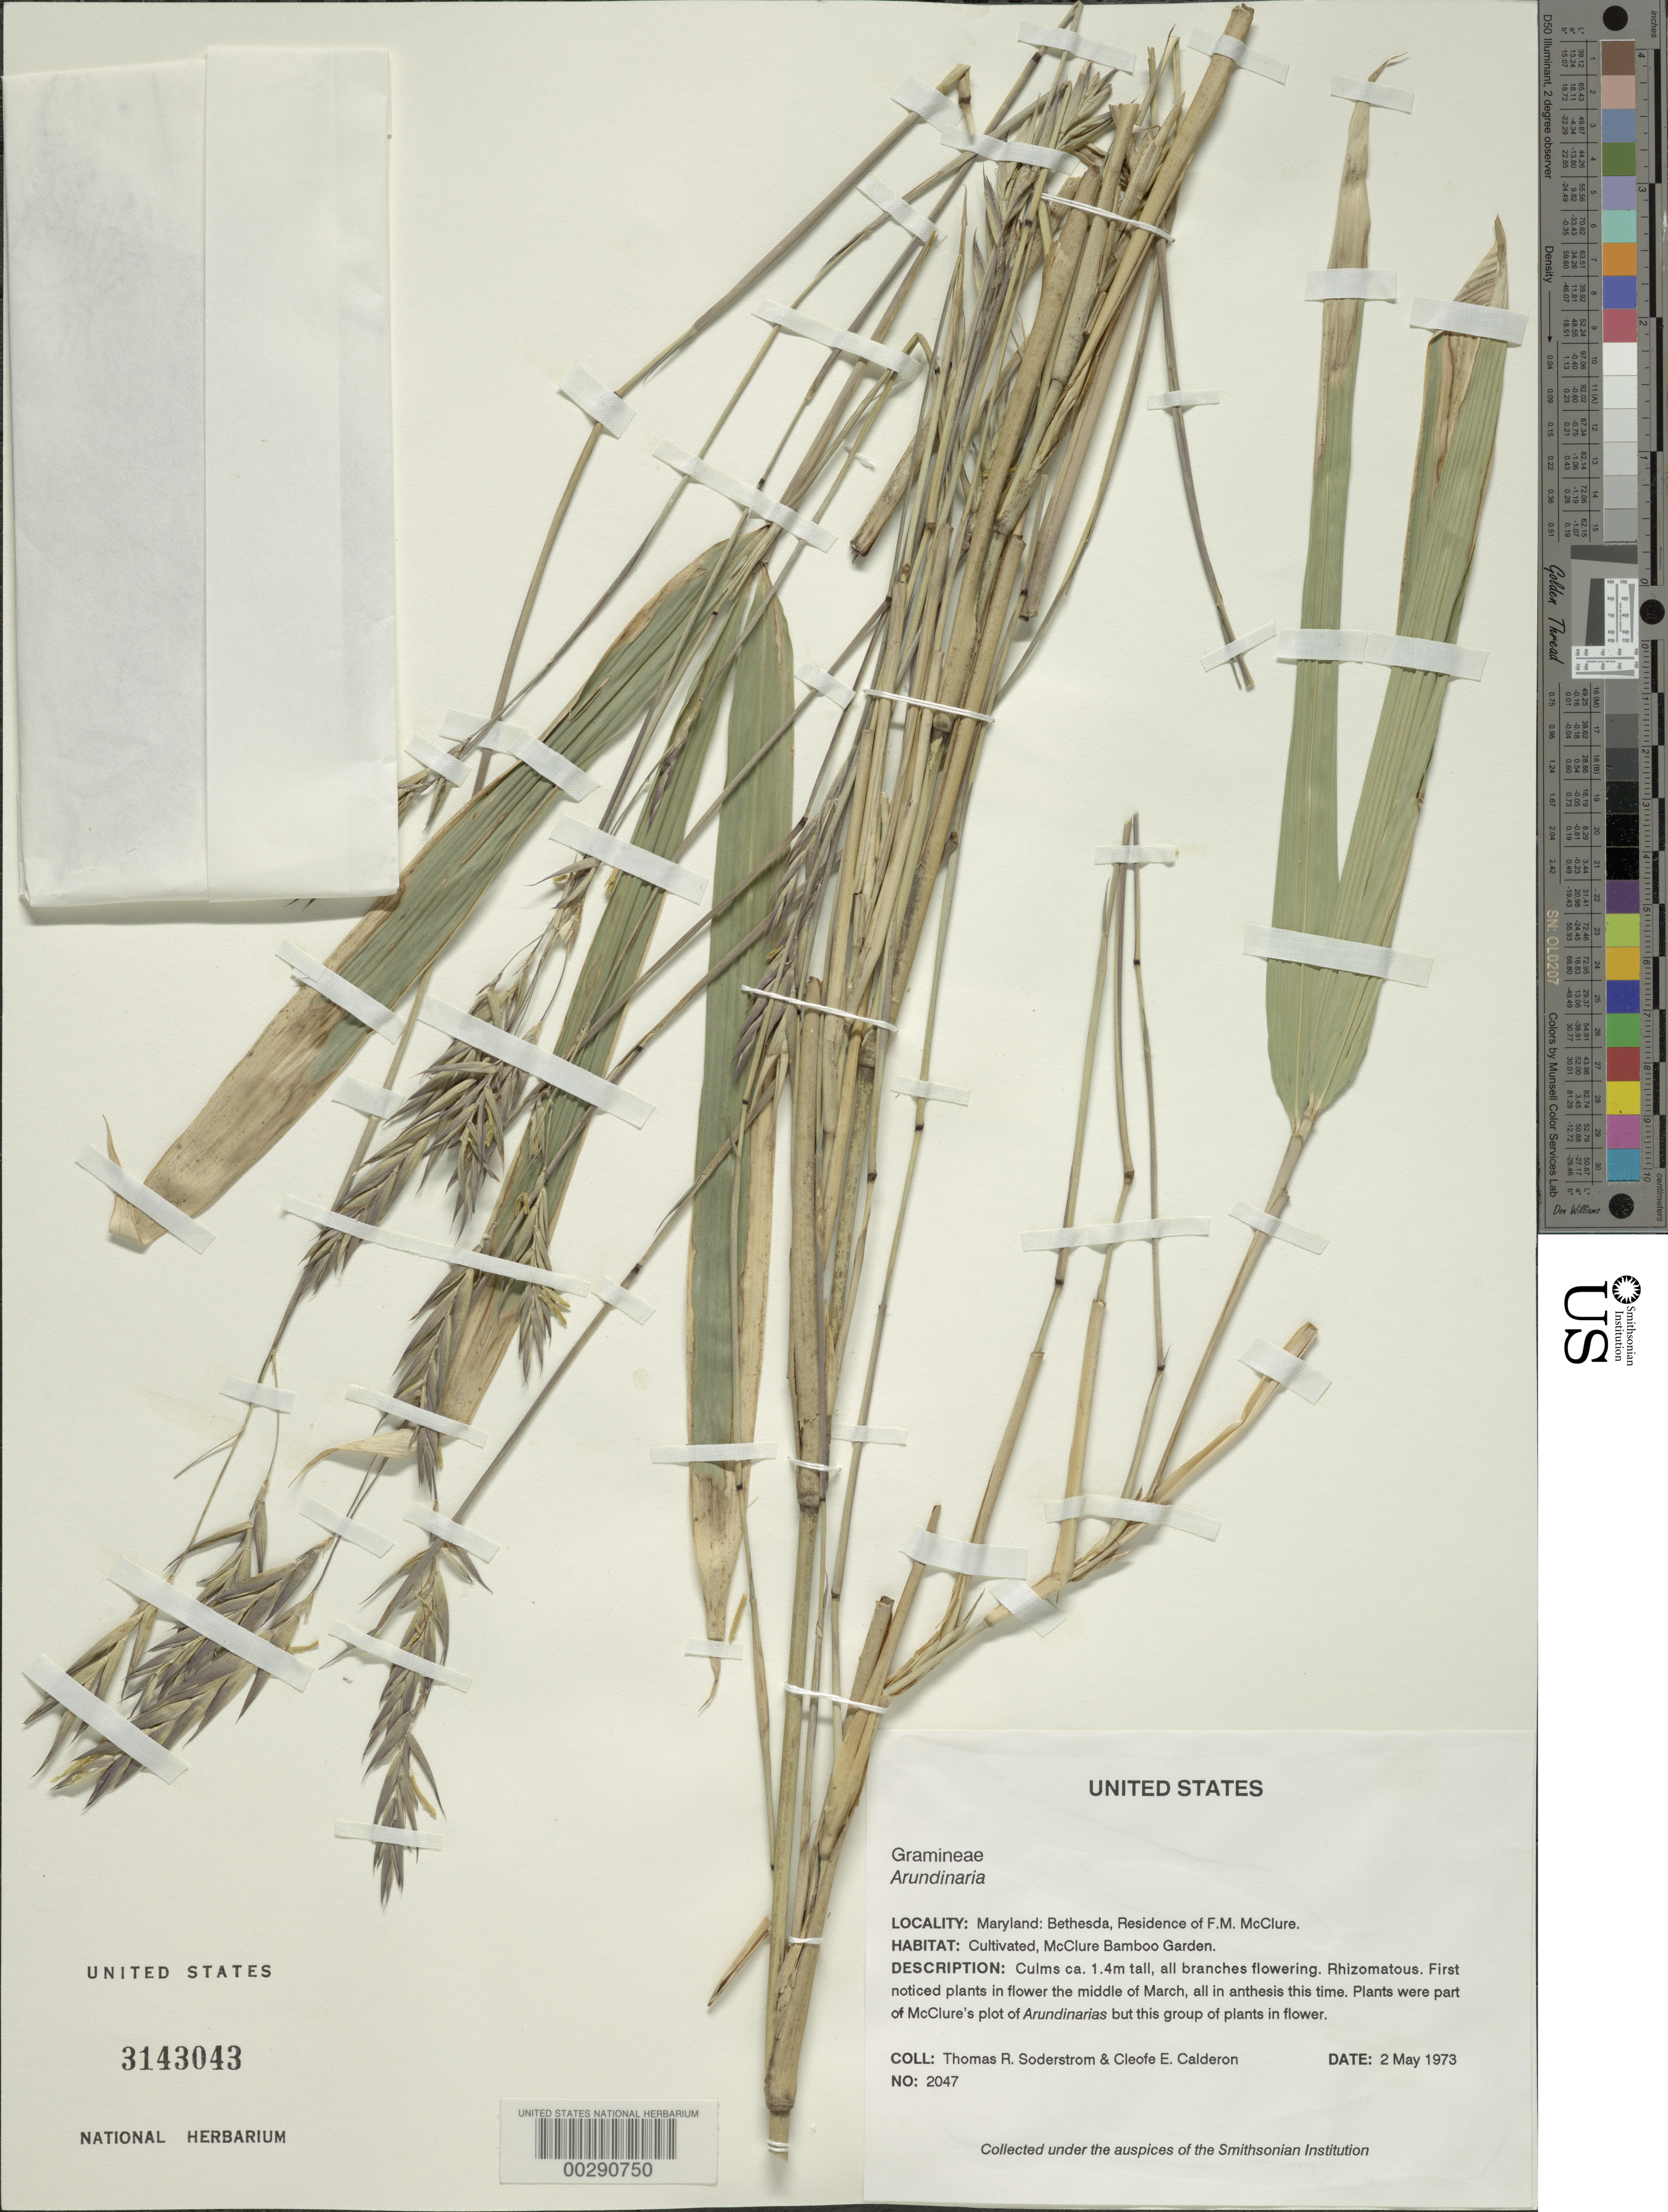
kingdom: Plantae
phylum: Tracheophyta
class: Liliopsida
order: Poales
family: Poaceae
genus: Arundinaria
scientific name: Arundinaria sp.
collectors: T. R. Soderstrom & C. E. Calderón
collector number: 2047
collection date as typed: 02 May 1973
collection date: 1973-05-02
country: United States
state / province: Maryland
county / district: Montgomery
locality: Bethesda, residence of f.m. mcclure, mcclure bamboo garden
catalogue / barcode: US 3143043